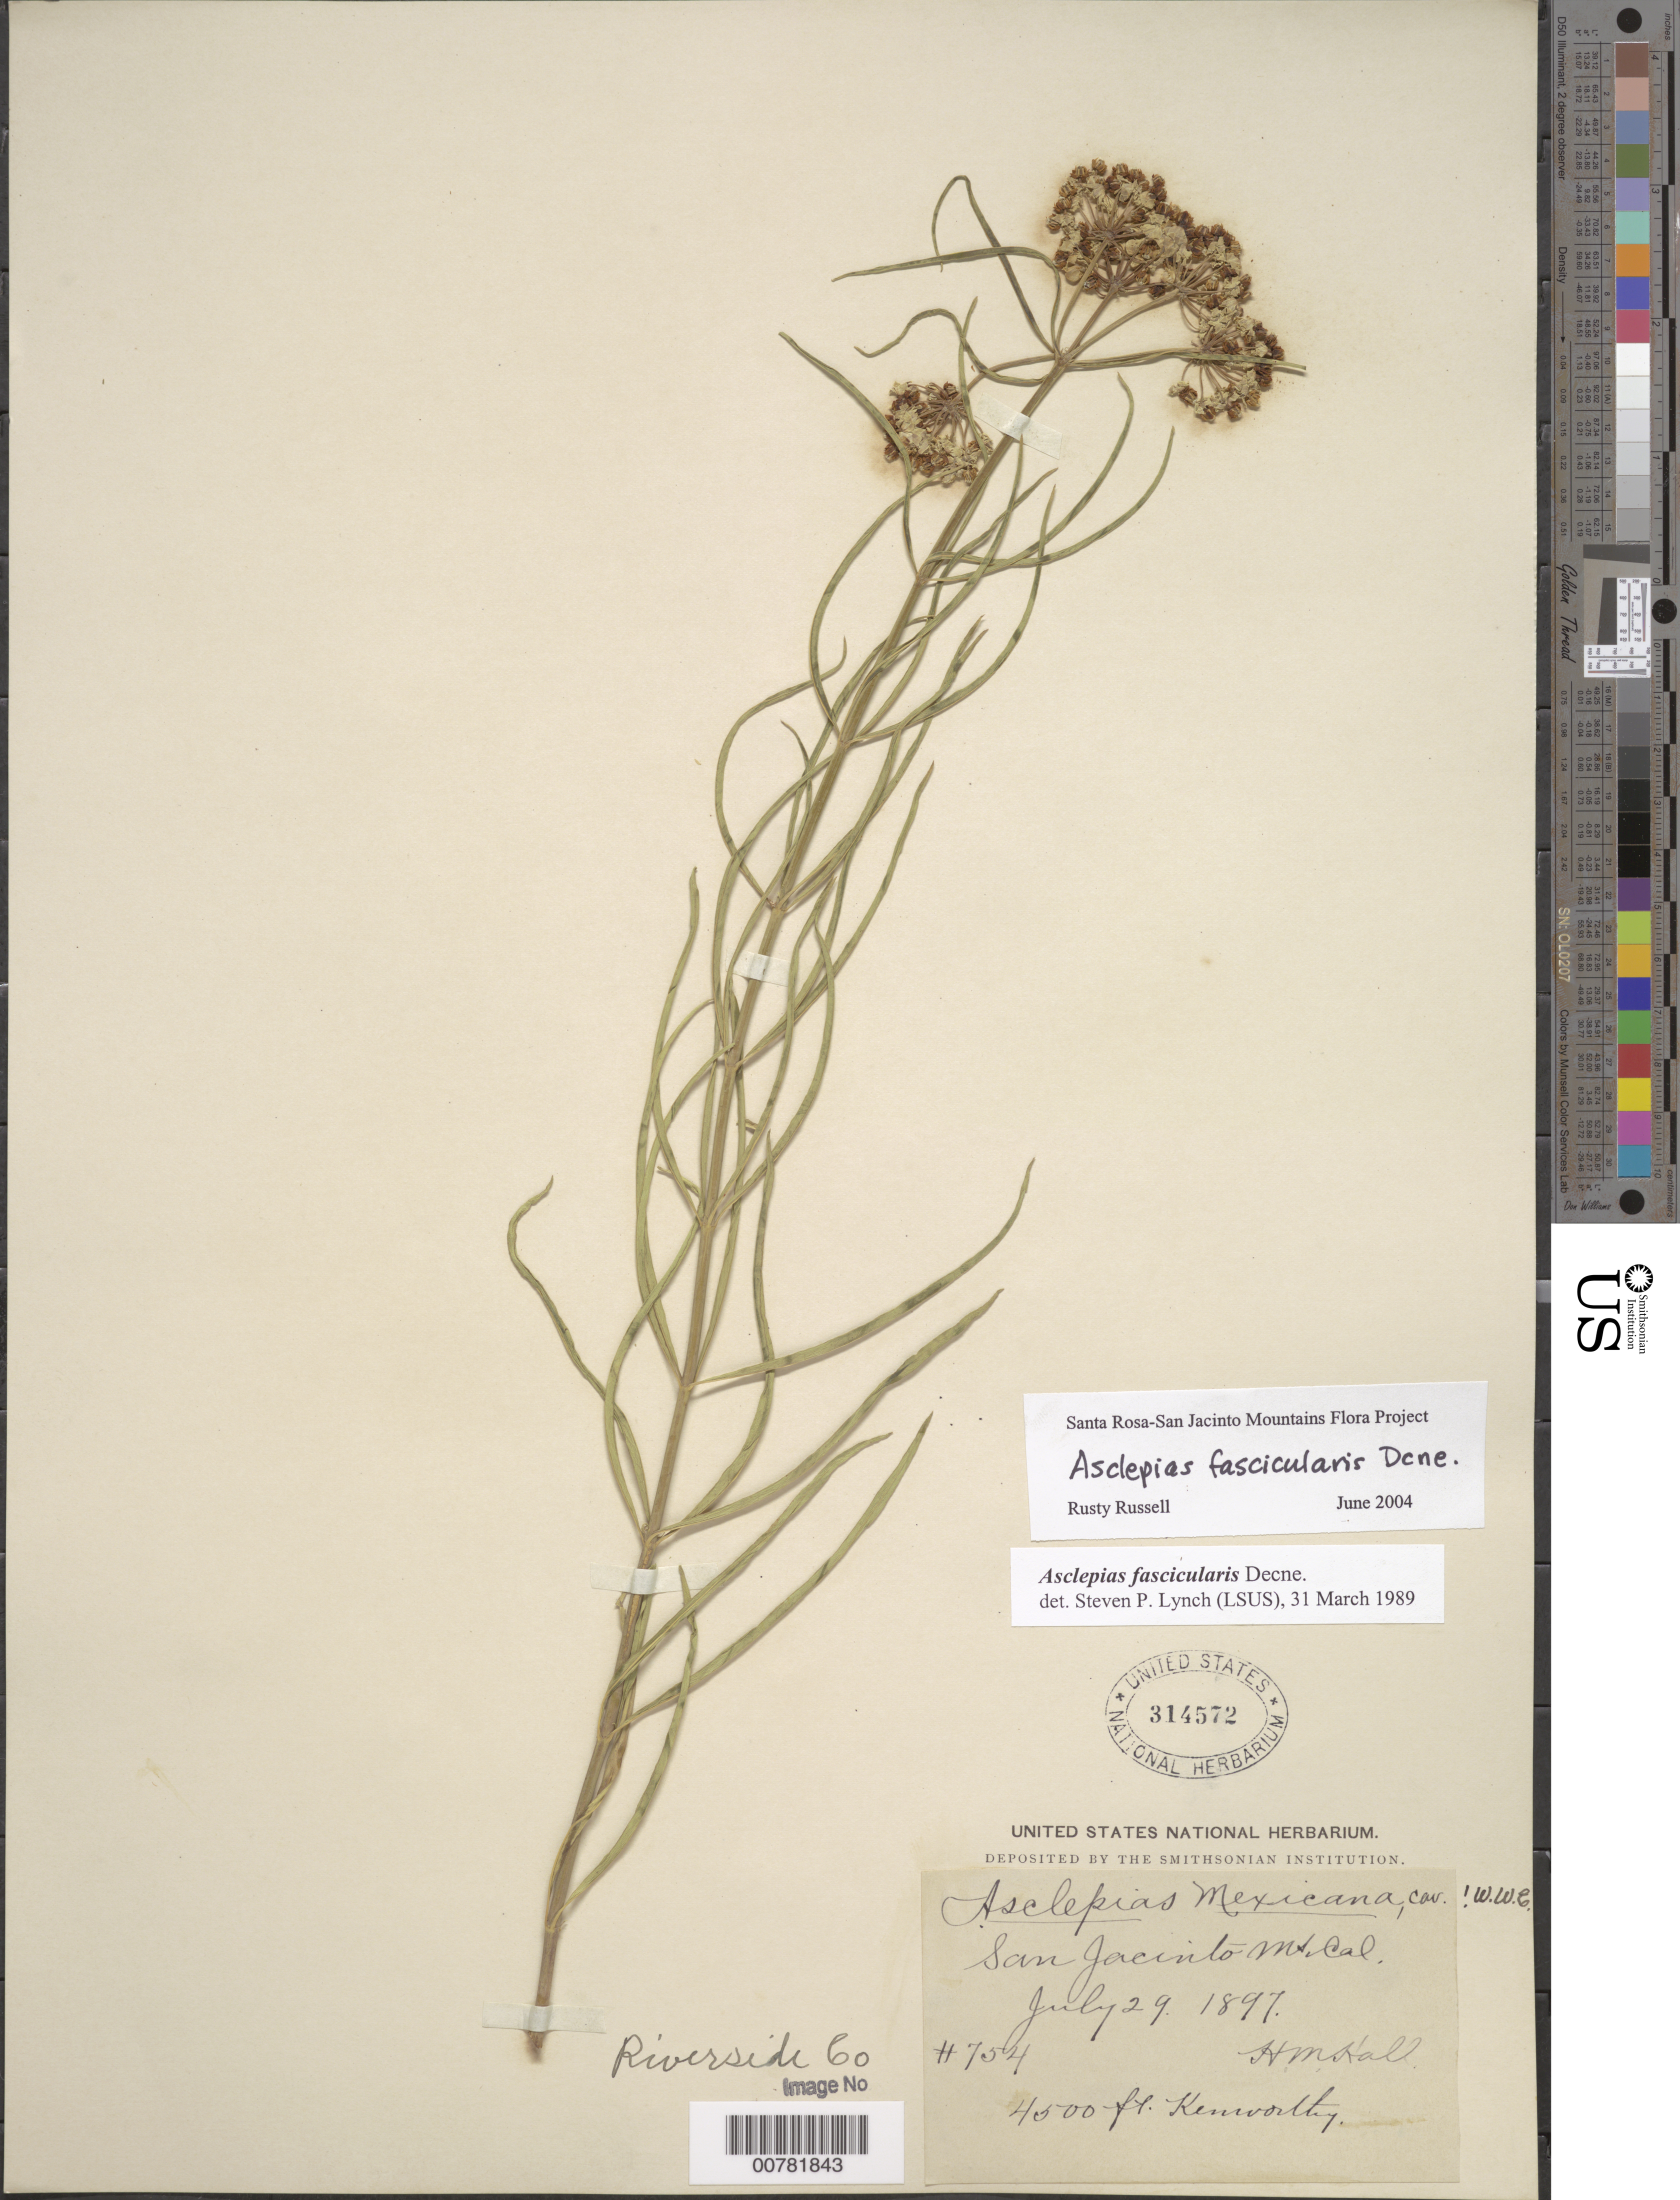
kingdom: Plantae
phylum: Tracheophyta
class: Magnoliopsida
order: Gentianales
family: Apocynaceae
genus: Asclepias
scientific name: Asclepias fascicularis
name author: Decne.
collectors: H. M. Hall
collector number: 754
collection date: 1897-07-29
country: United States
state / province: California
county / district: Riverside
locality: San Jacinto Mt. Riverside Co. Kemworthy [unsure placement]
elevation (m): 1372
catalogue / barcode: US 314572